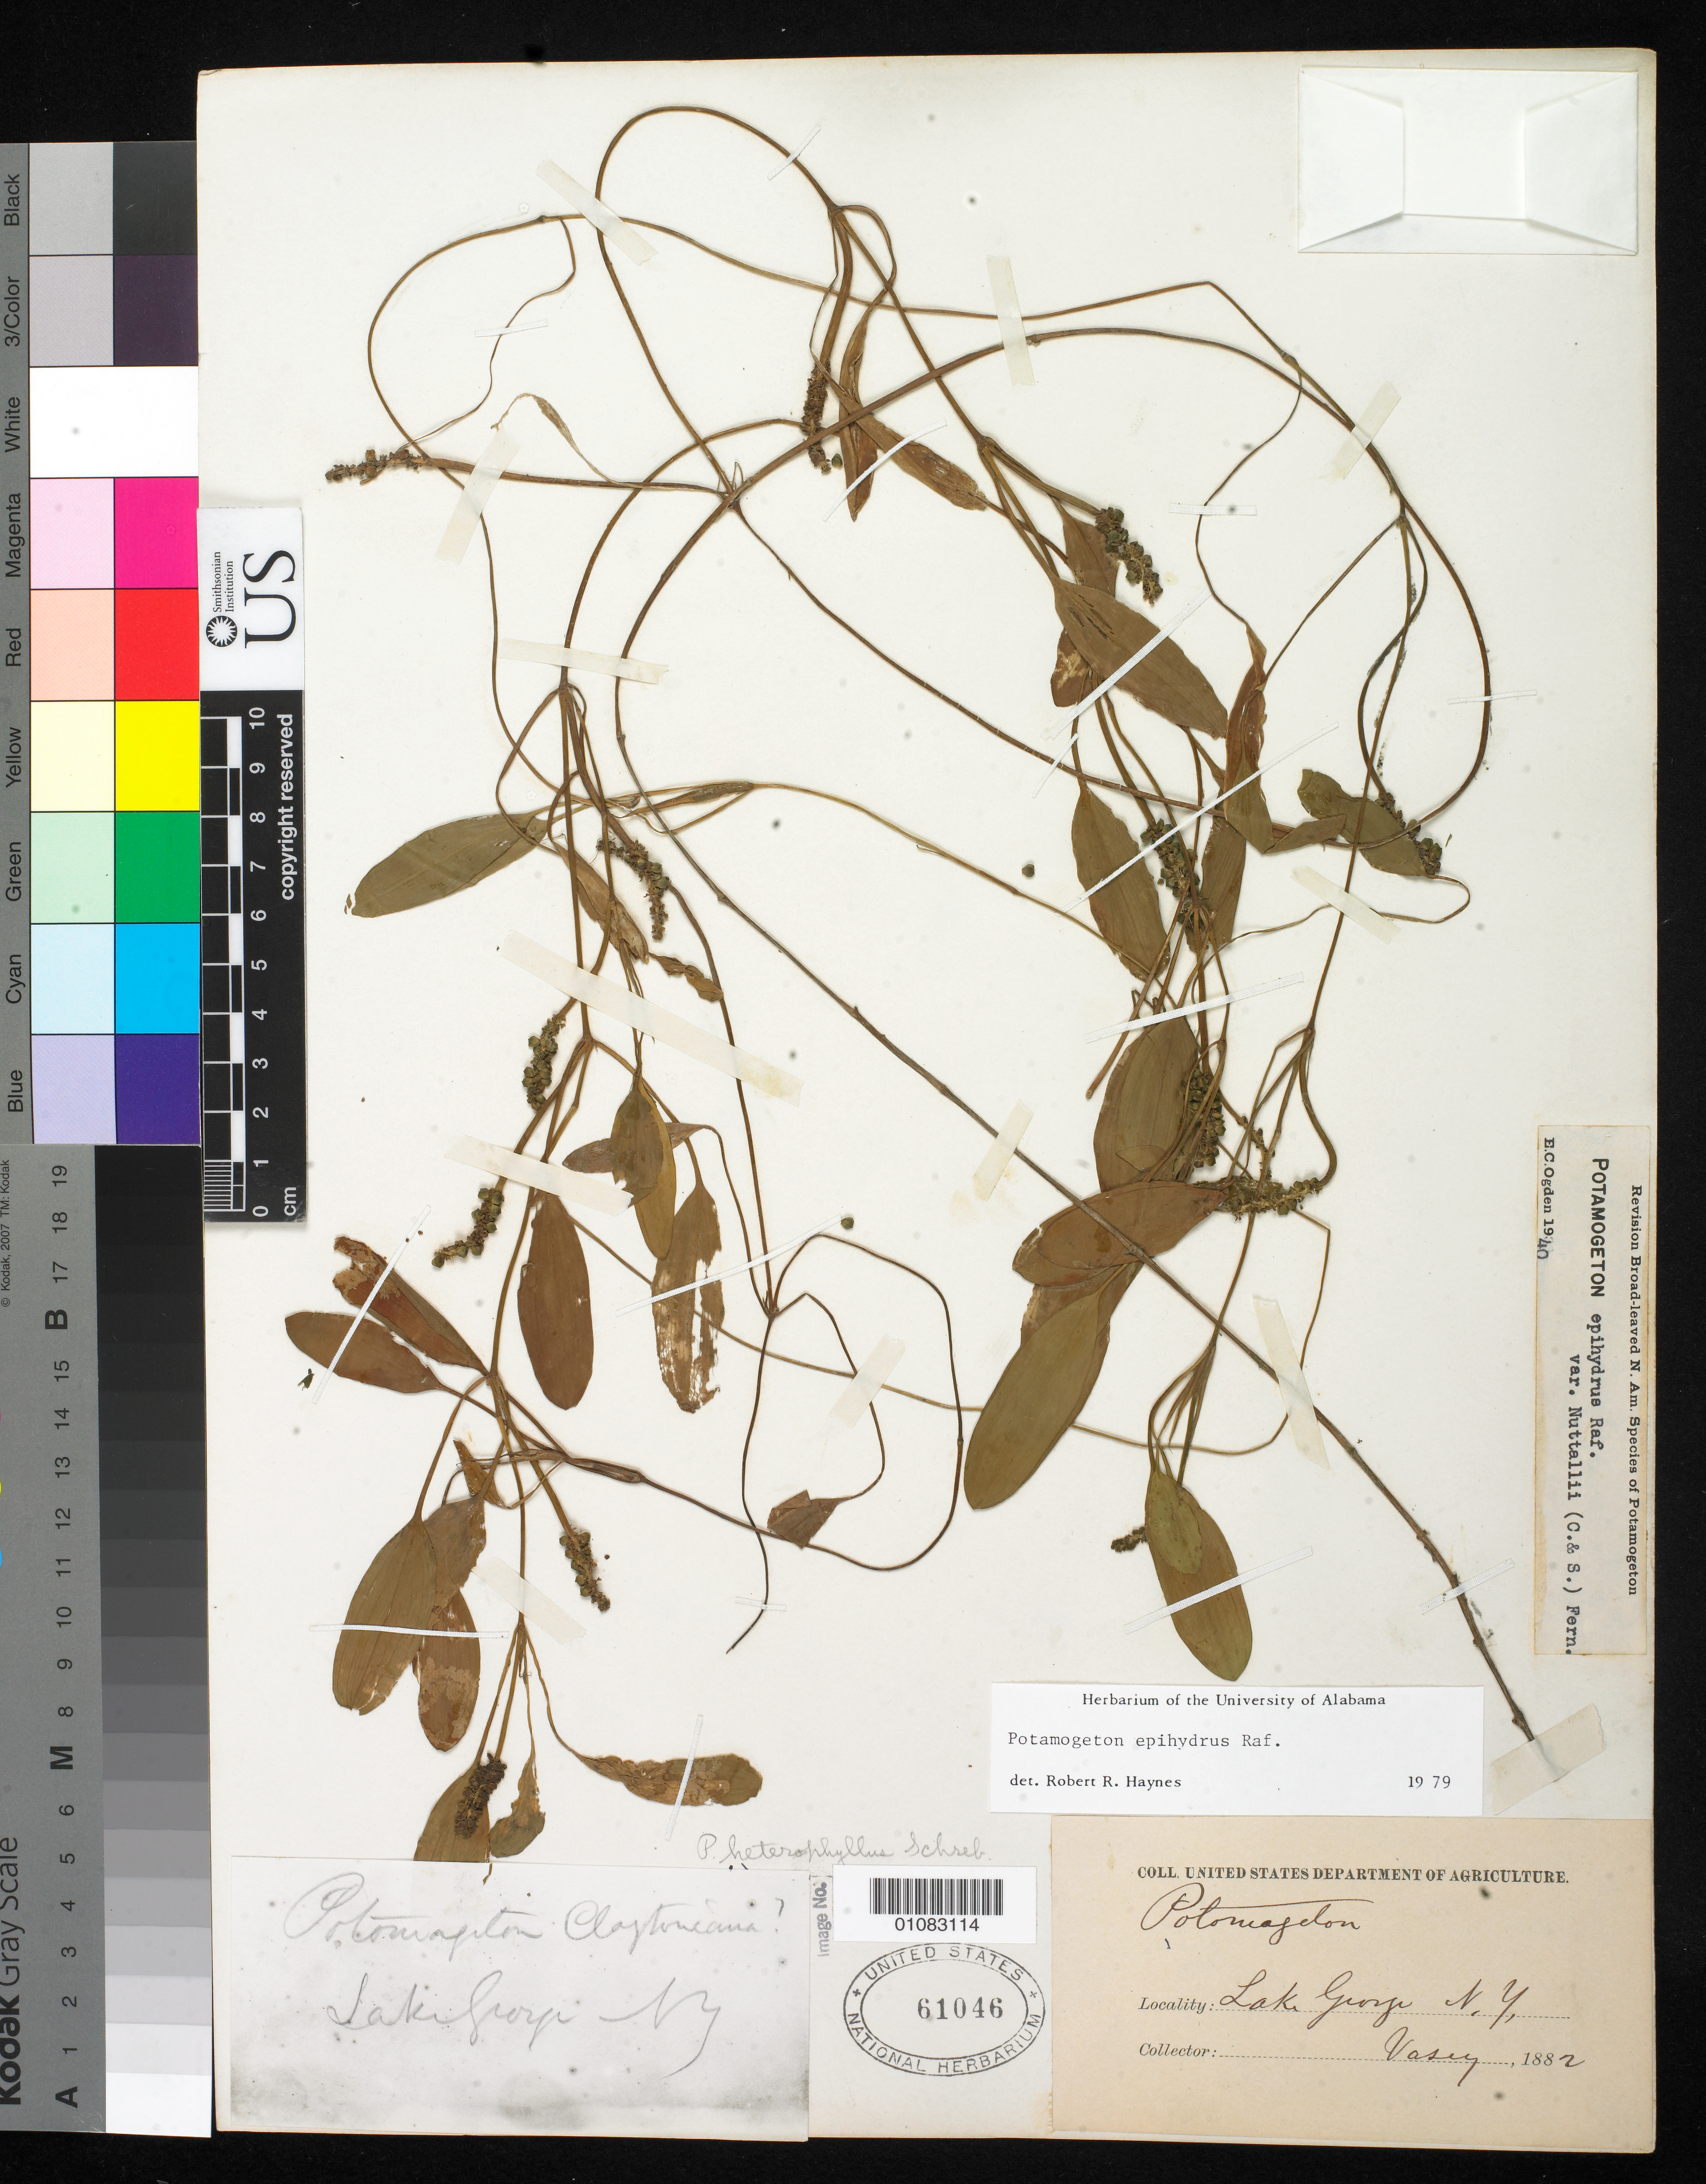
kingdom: Plantae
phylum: Tracheophyta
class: Liliopsida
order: Alismatales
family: Potamogetonaceae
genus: Potamogeton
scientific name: Potamogeton epihydrus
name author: Raf.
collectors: G. Vasey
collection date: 1882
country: United States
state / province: New York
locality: Lake George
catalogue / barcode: US 61046